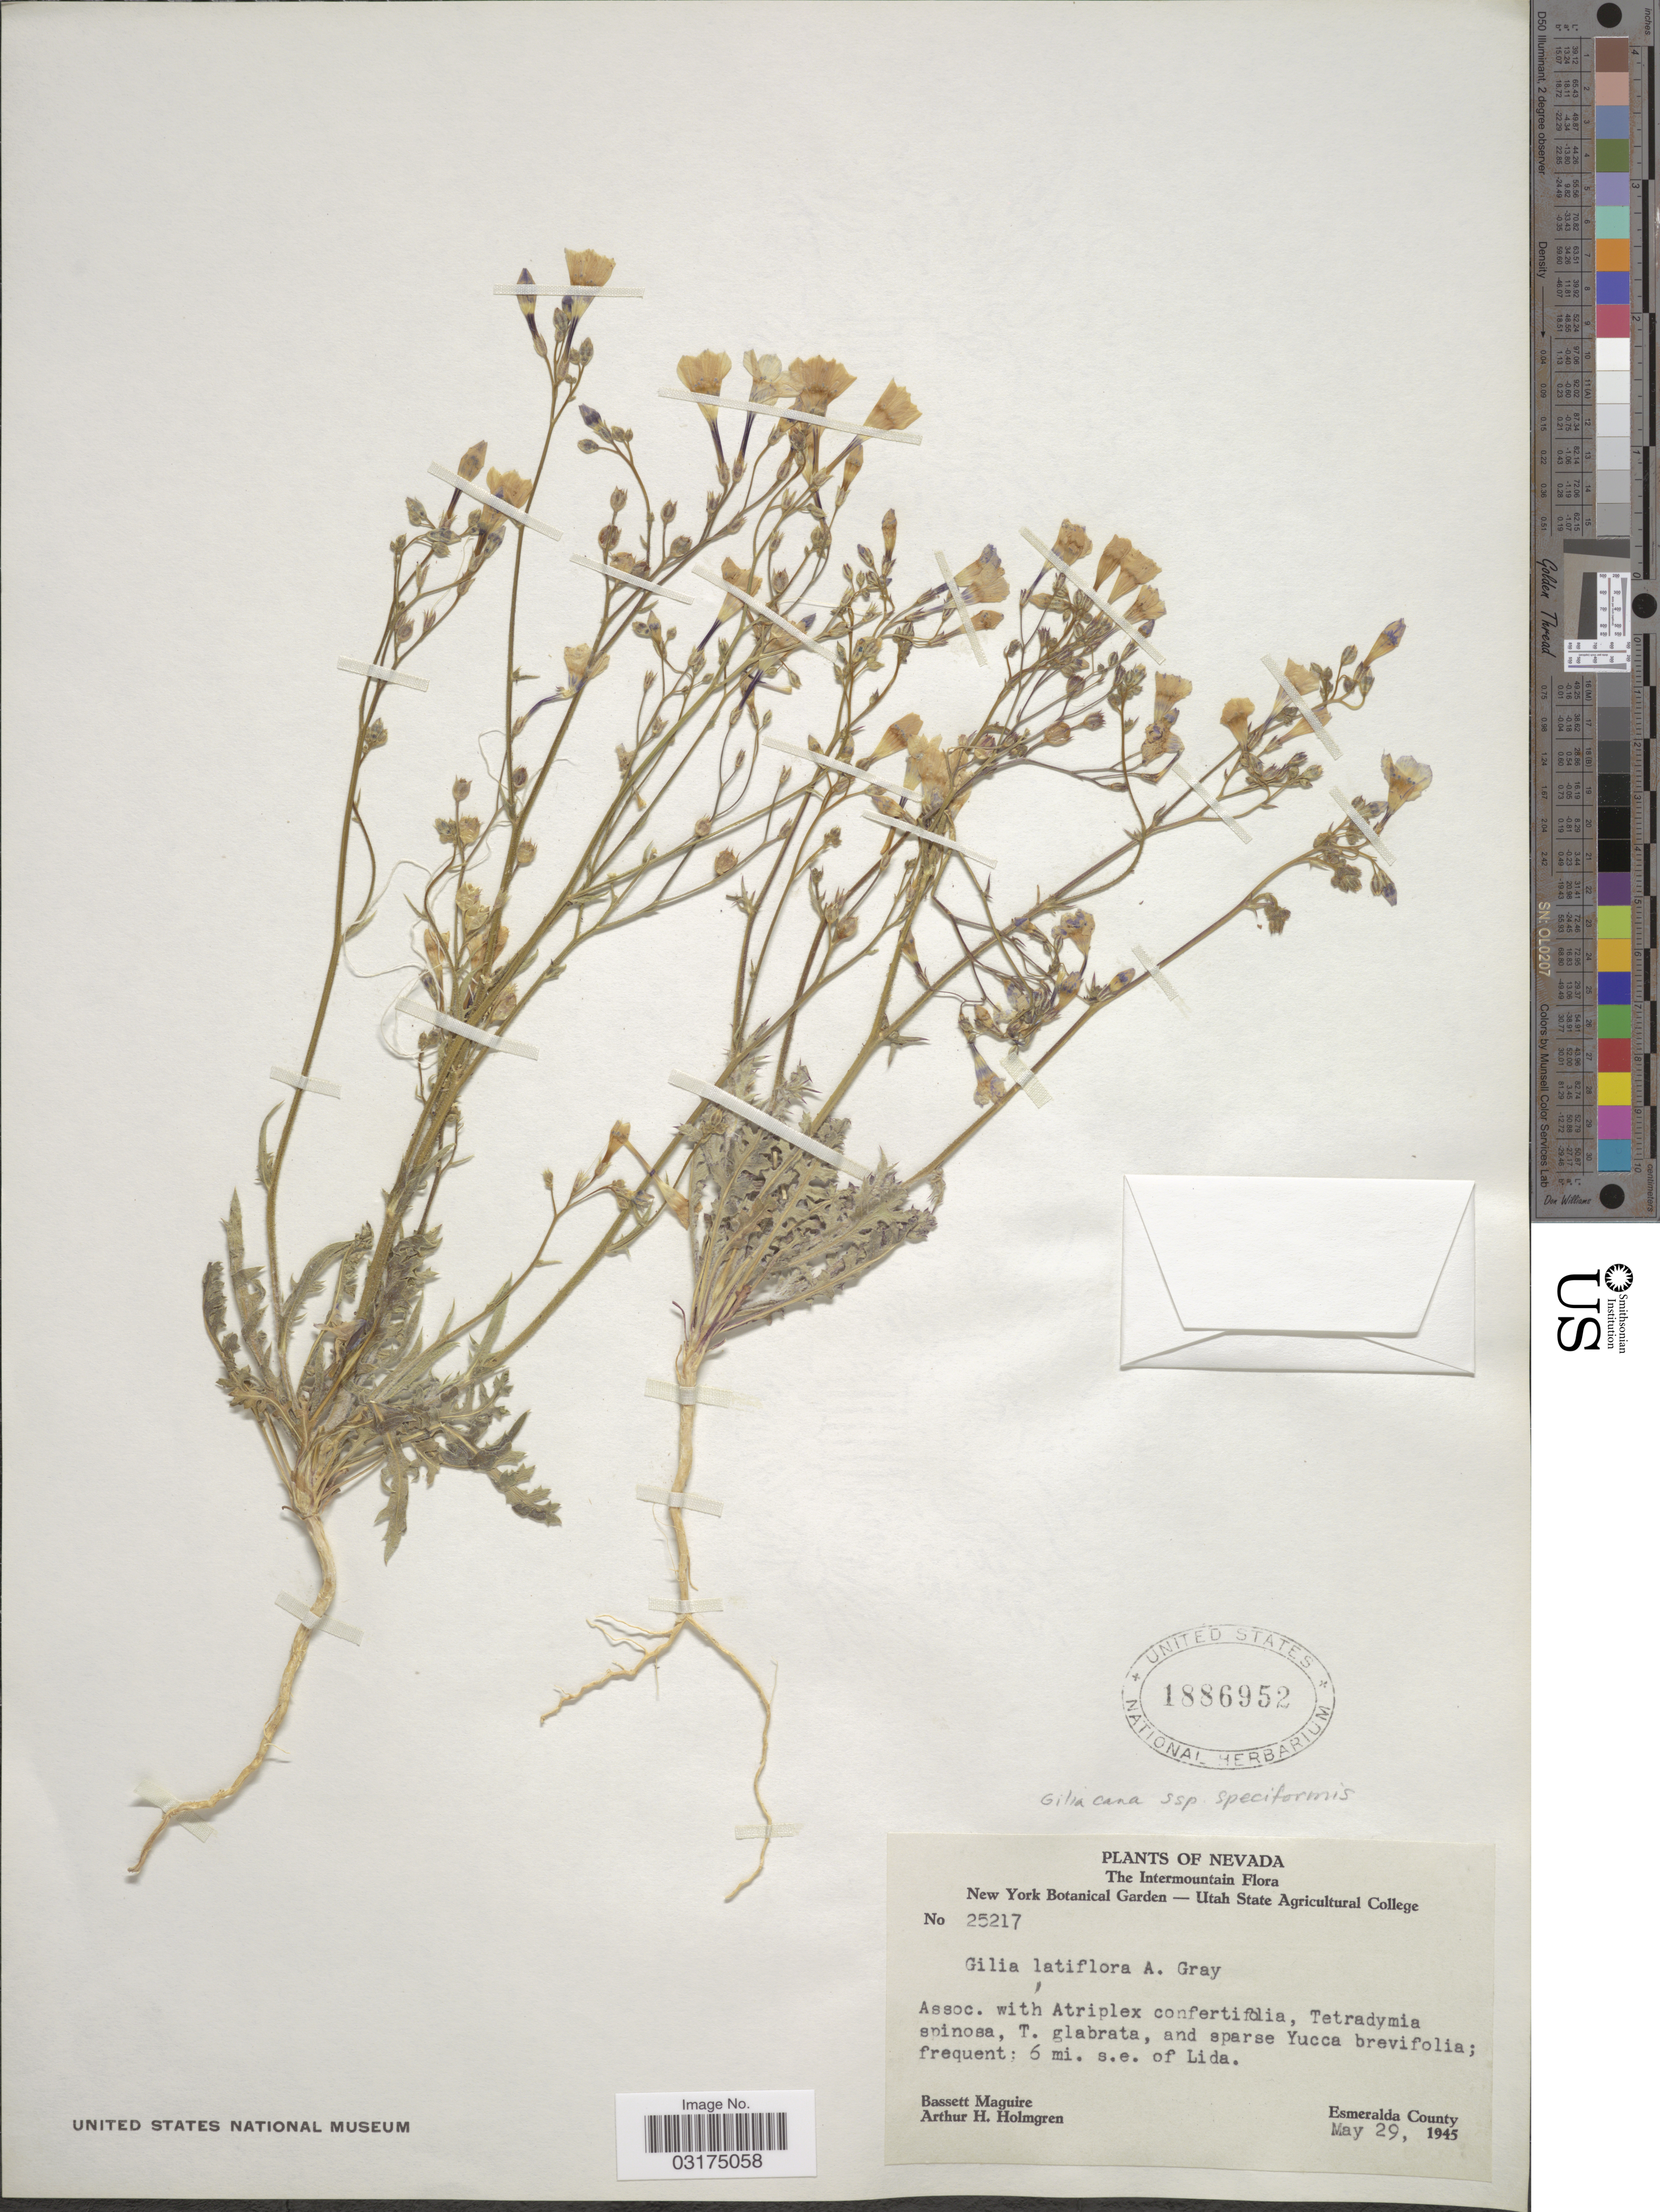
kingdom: Plantae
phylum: Tracheophyta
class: Magnoliopsida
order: Ericales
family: Polemoniaceae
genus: Gilia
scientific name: Gilia cana subsp. speciformis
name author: A.D. Grant & V.E. Grant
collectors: B. Maguire & A. H. Holmgren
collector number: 25217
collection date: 1945-05-29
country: United States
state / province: Nevada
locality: The Intermountain. 6 mi. s. e. of Lida. Esmeralda County.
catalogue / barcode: US 1886952